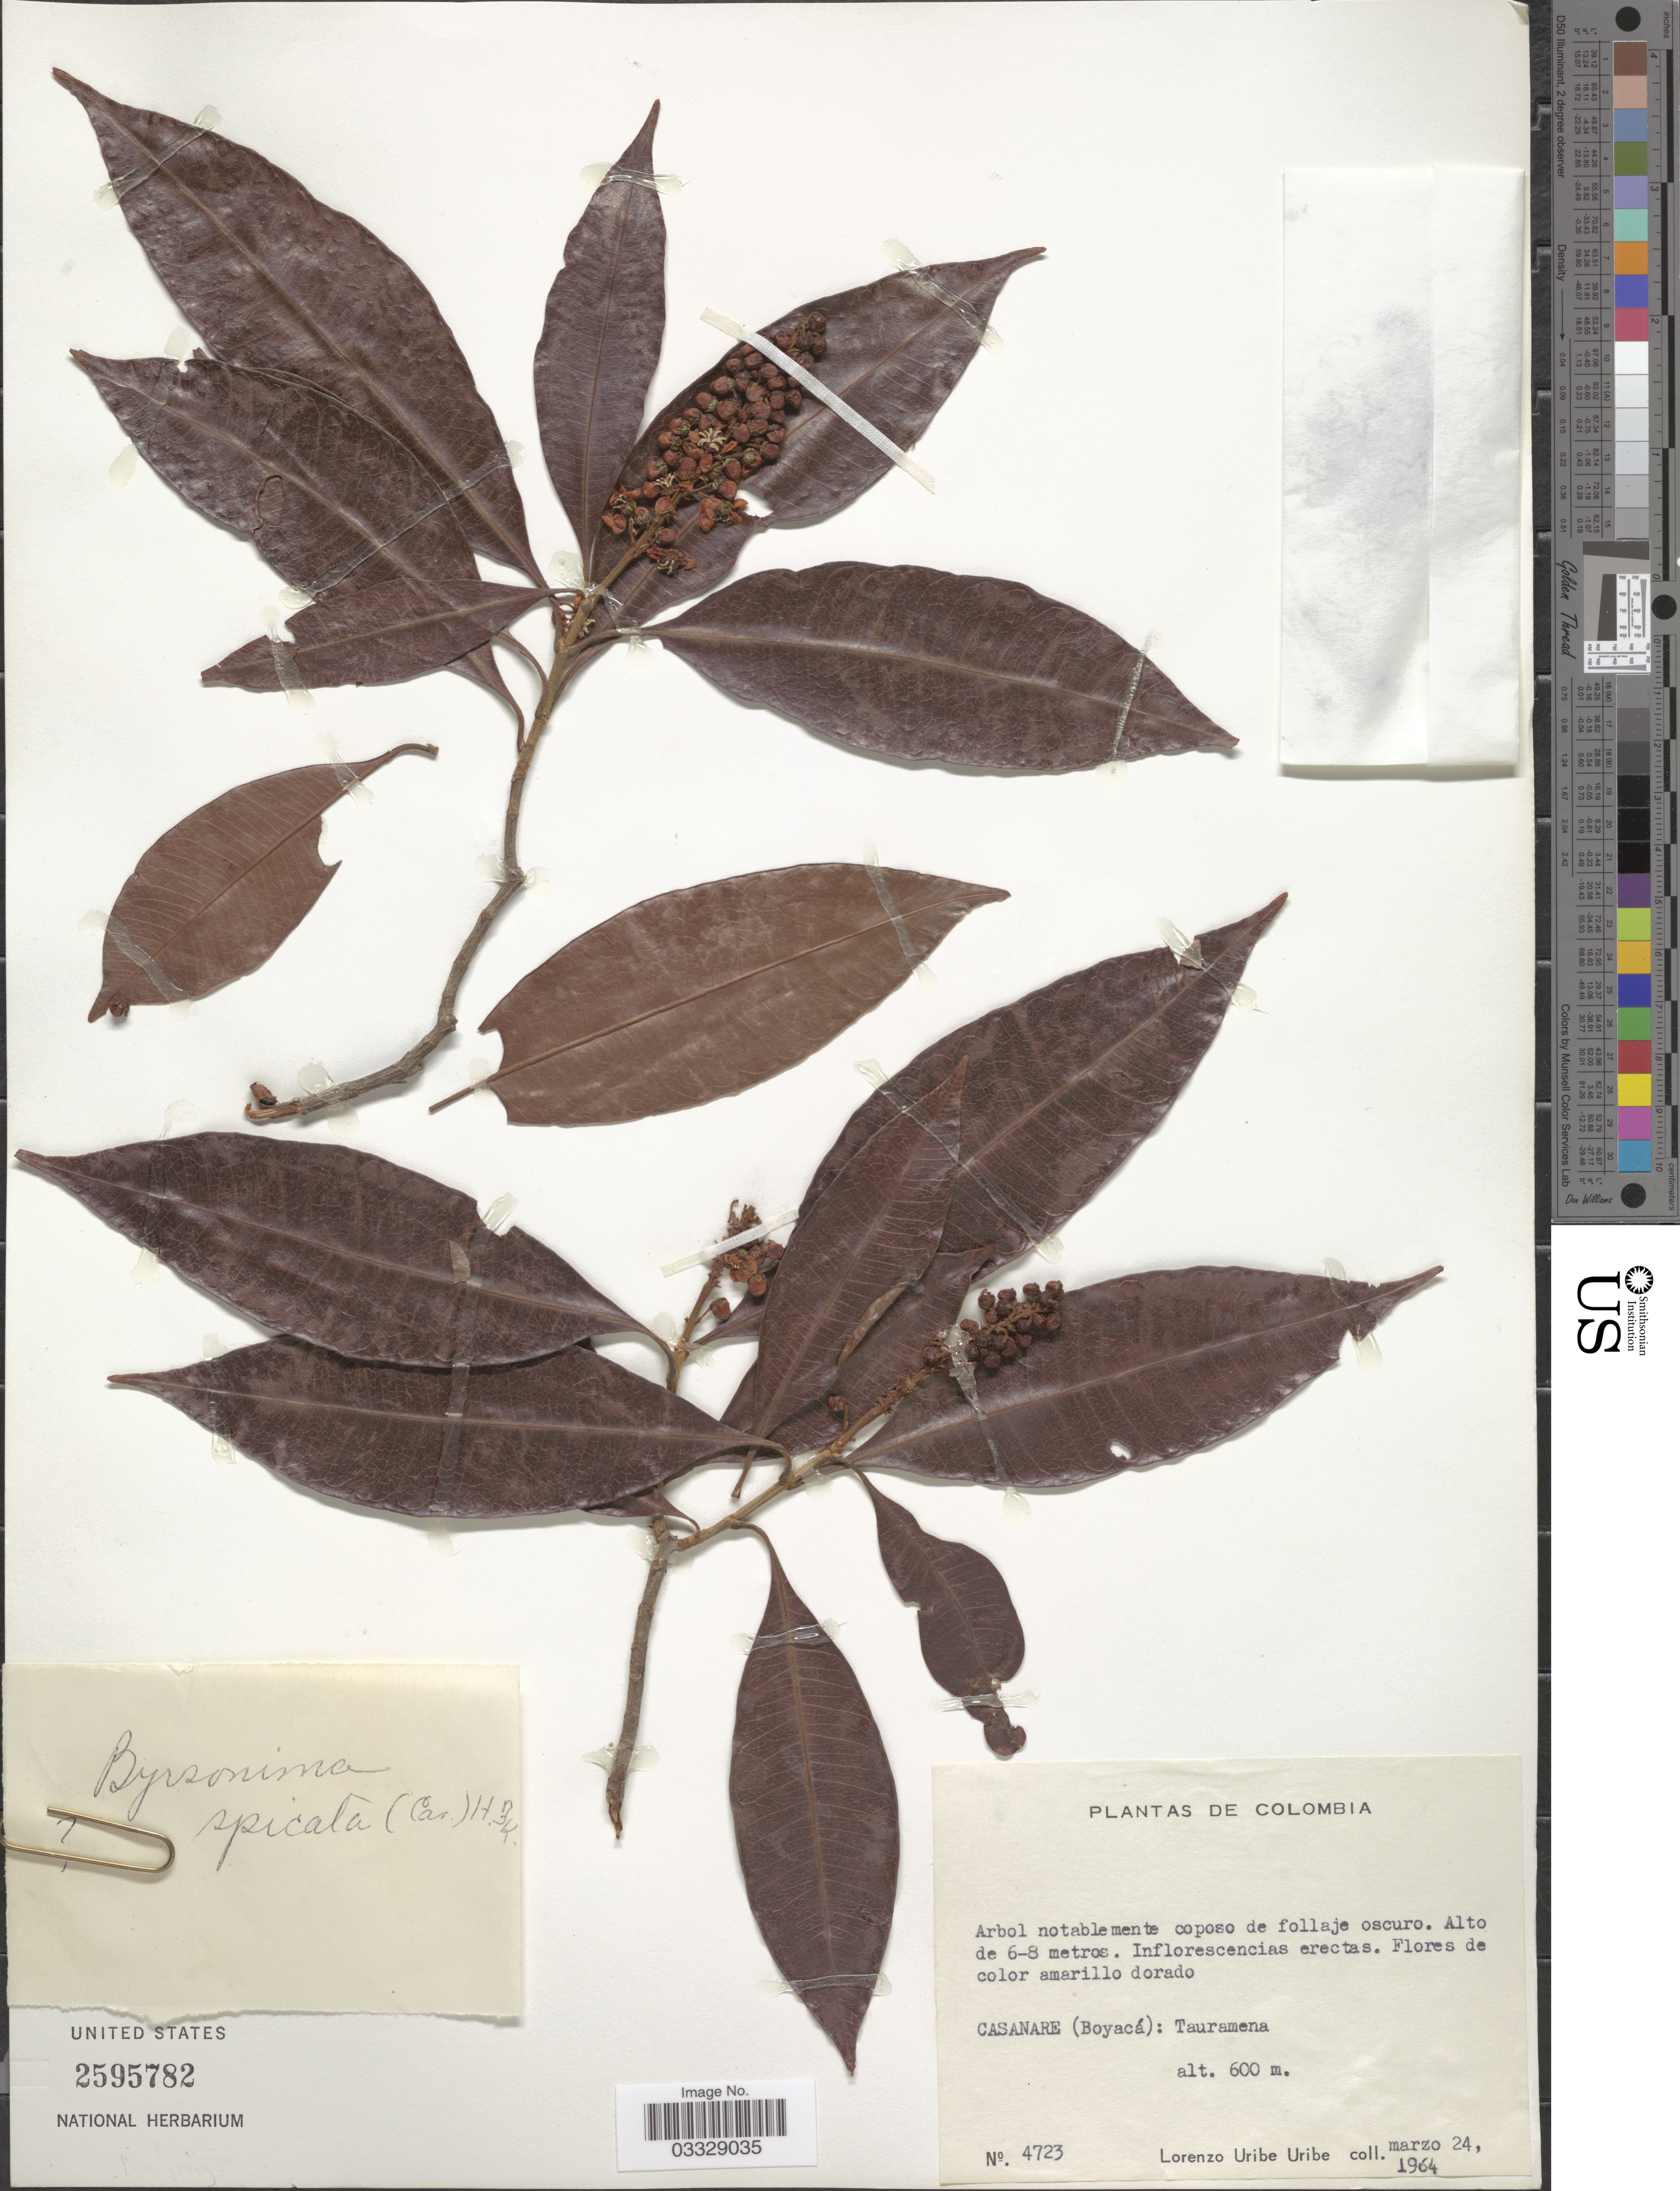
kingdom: Plantae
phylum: Tracheophyta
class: Magnoliopsida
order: Malpighiales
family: Malpighiaceae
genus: Byrsonima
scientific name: Byrsonima spicata (Cav.) DC.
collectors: L. Uribe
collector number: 4723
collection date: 1964-03-24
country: Colombia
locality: Casanare (Boyacá): Tauramena.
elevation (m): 600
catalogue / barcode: US 2595782